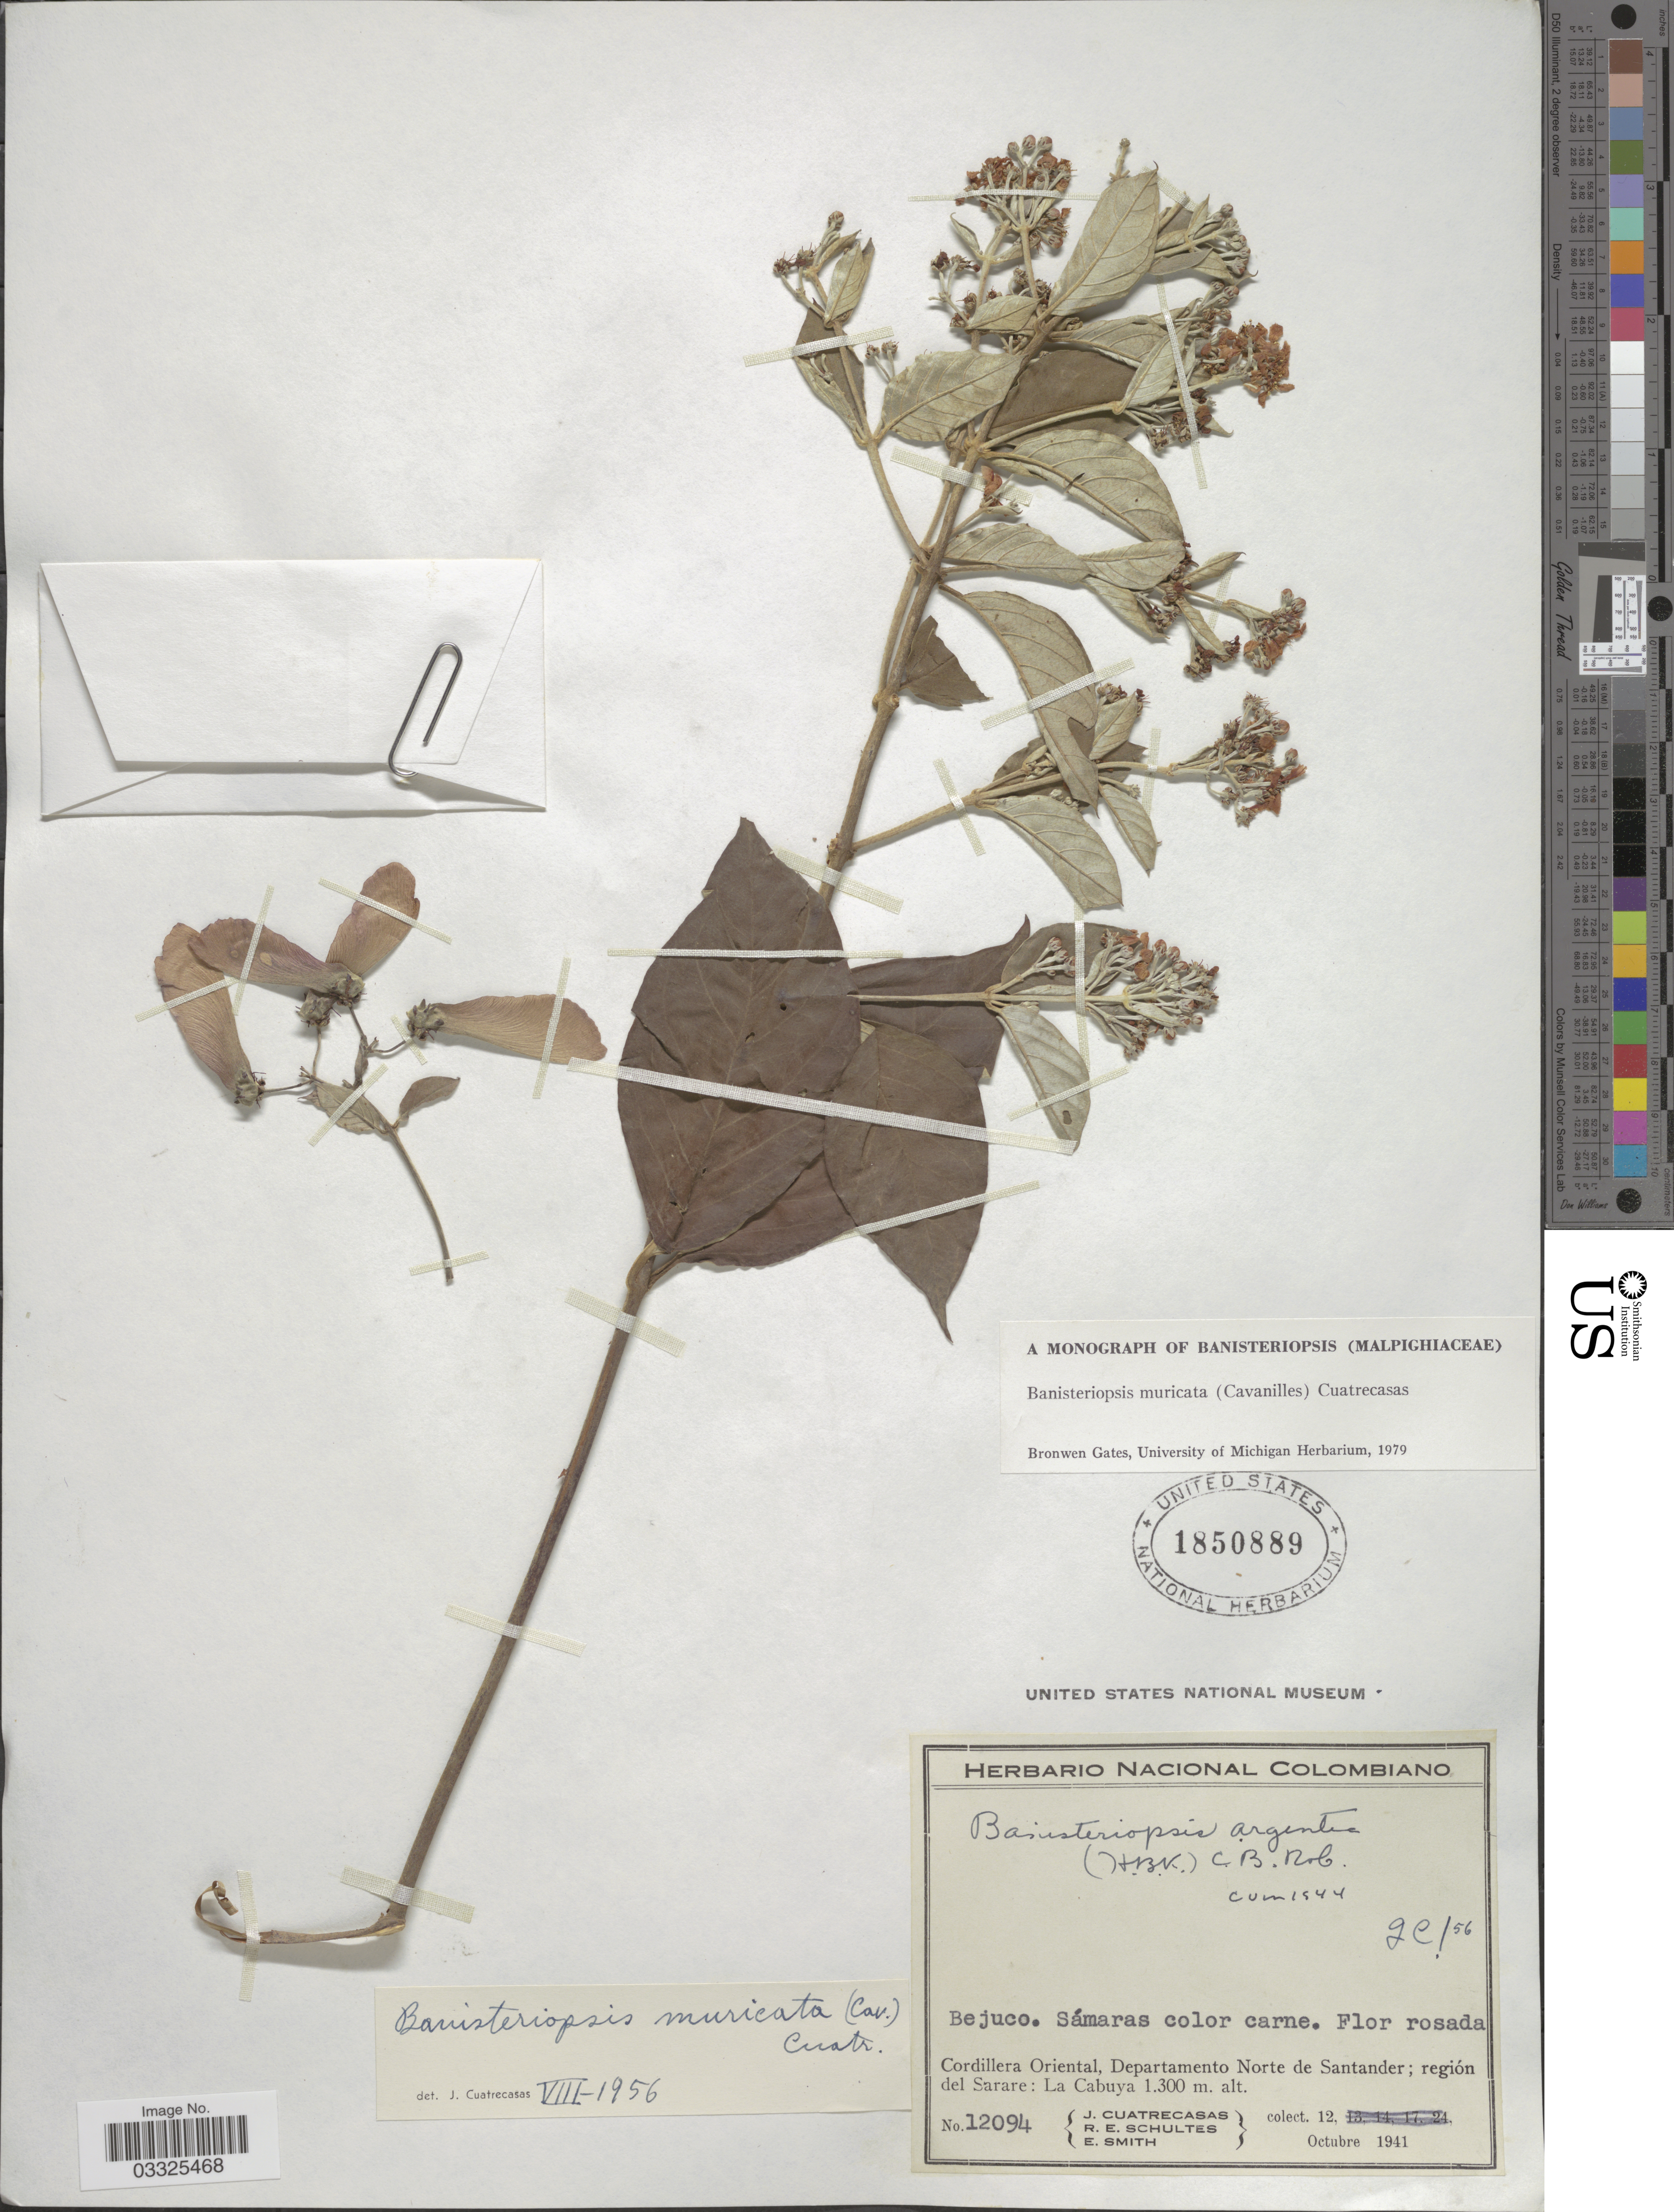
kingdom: Plantae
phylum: Tracheophyta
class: Magnoliopsida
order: Malpighiales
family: Malpighiaceae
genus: Banisteriopsis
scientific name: Banisteriopsis muricata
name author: (Cav.) Cuatrec.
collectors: J. Cuatrecasas, R. E. Schultes & E. Smith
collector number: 12094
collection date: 1941-10-12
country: Colombia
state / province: Norte de Santander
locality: Cordillera Oriental, Departamento Norte de Santander; región del Sarare: La Cabuya.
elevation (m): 1300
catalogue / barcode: US 1850889